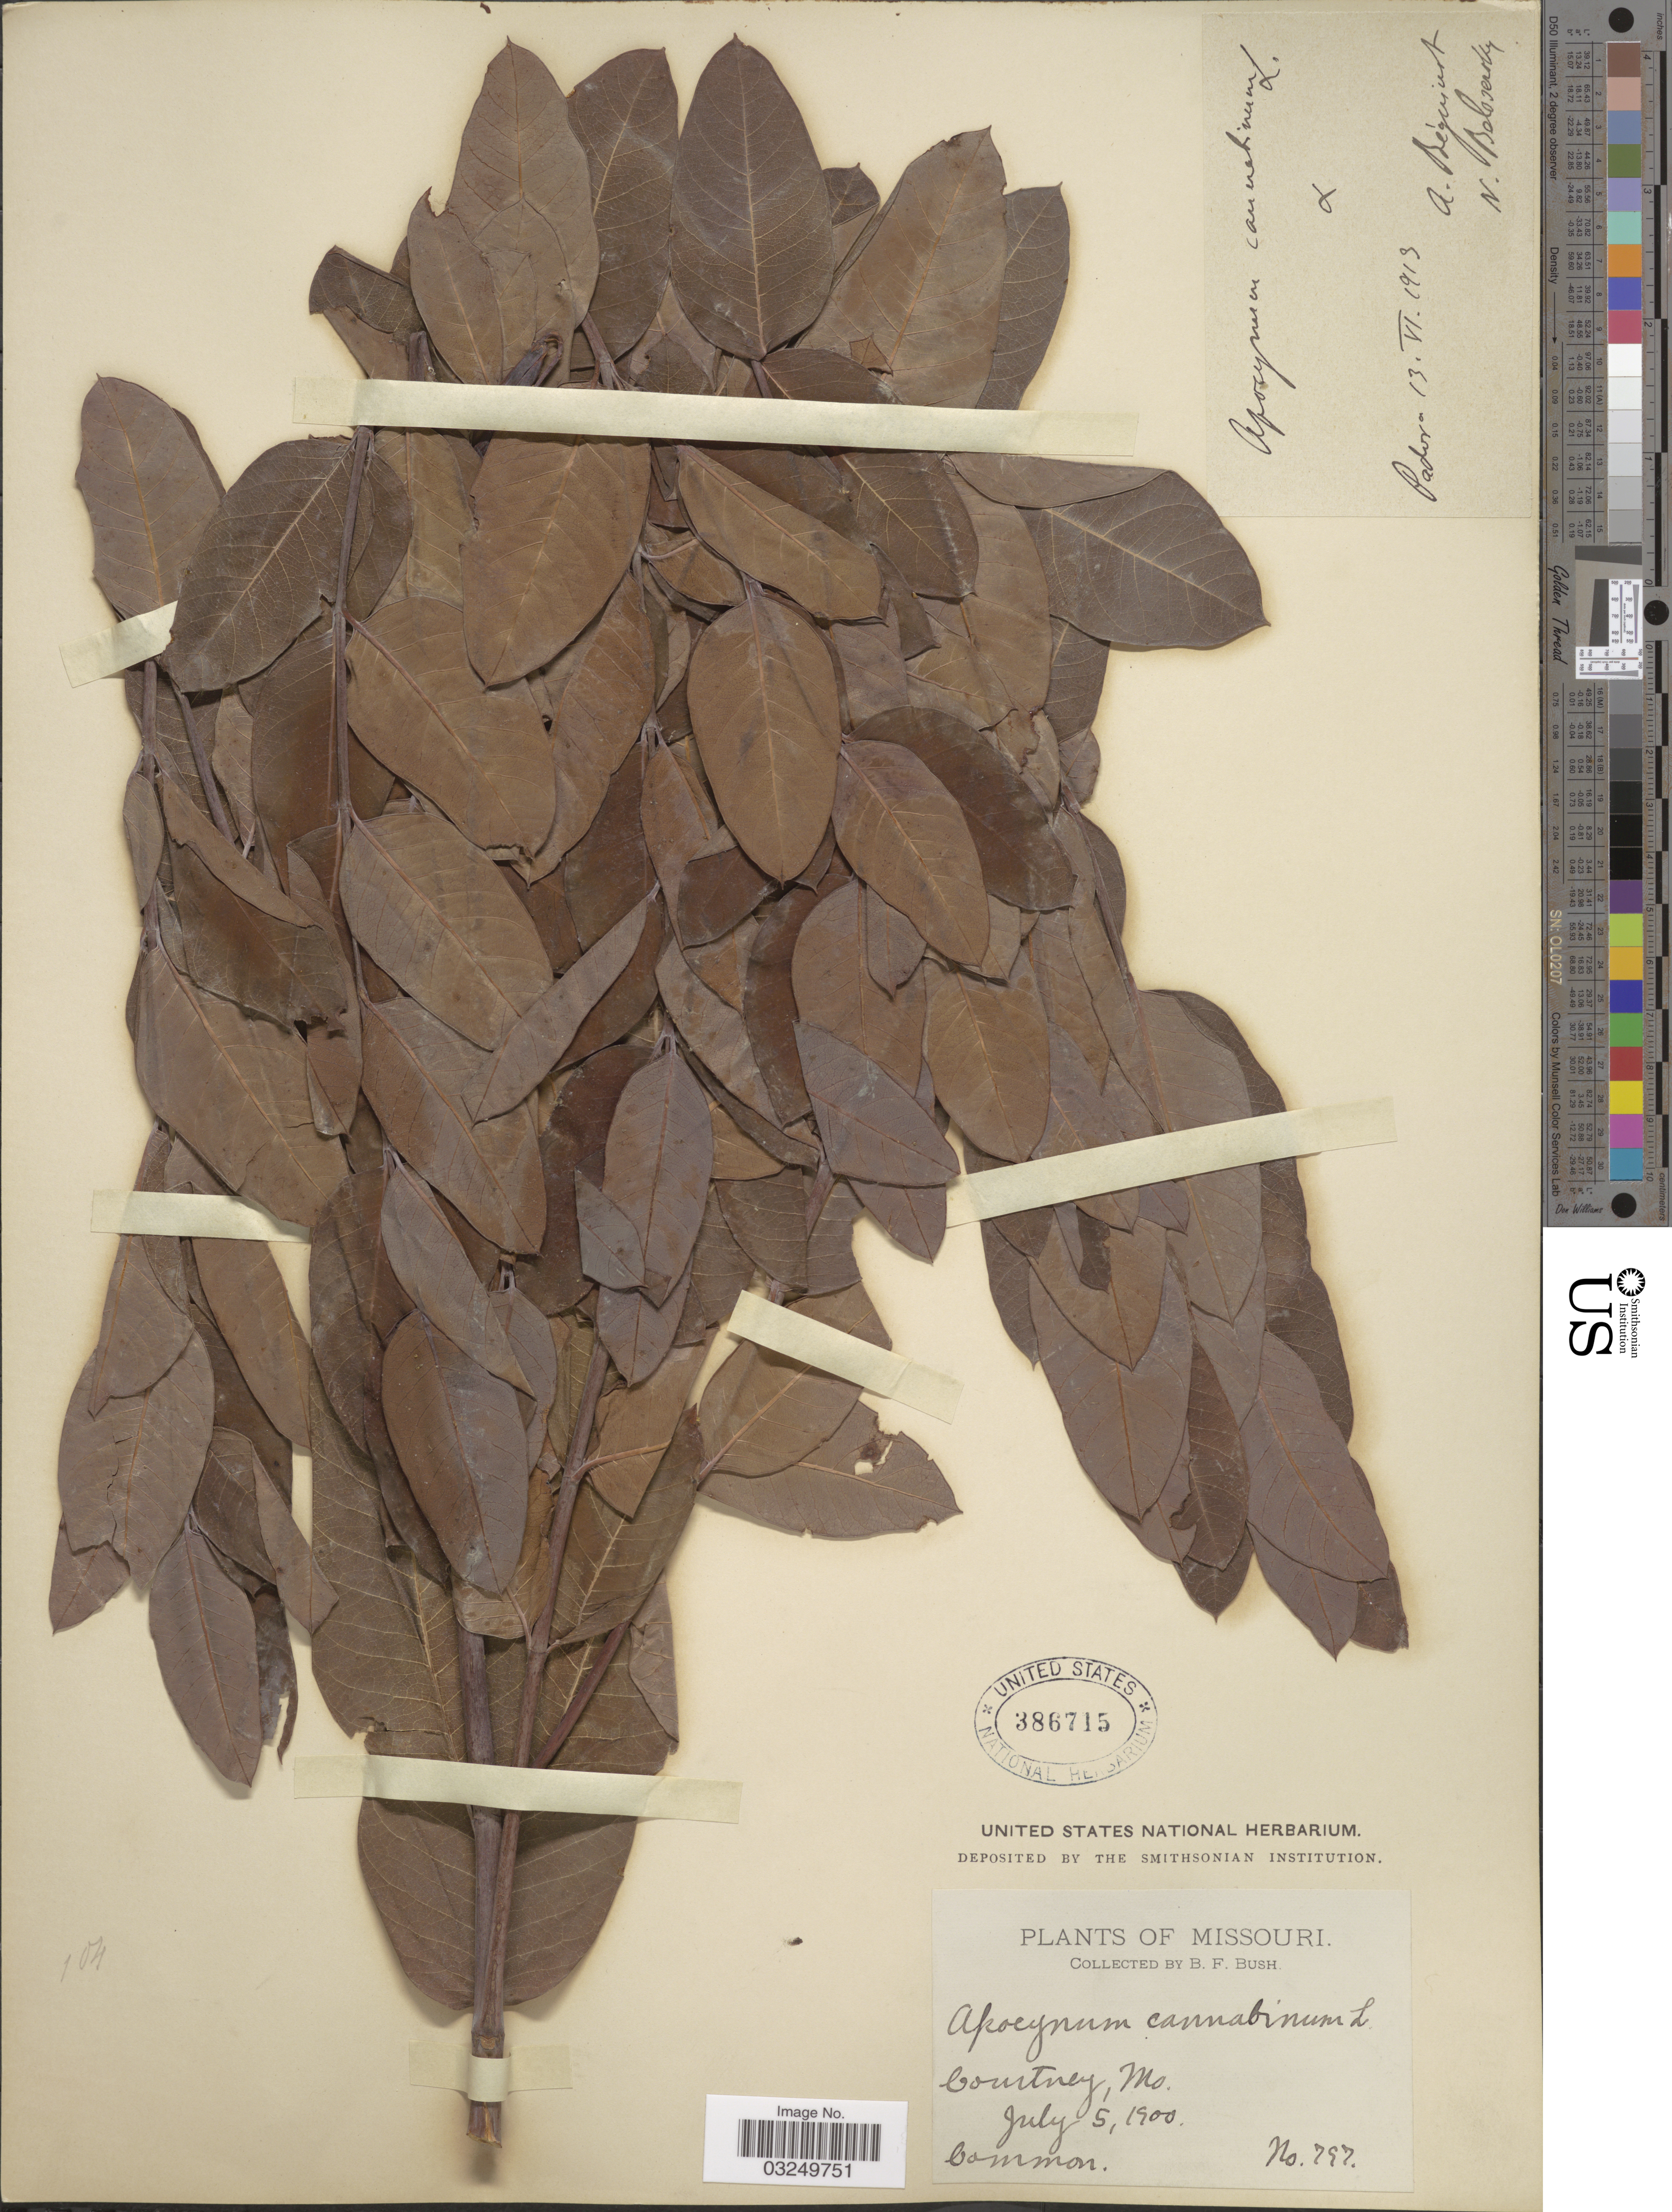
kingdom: Plantae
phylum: Tracheophyta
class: Magnoliopsida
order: Gentianales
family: Apocynaceae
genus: Apocynum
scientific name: Apocynum cannabinum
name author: L.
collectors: B. F. Bush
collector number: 797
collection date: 1900-07-05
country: United States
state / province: Missouri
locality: Courtney.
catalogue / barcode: US 386715